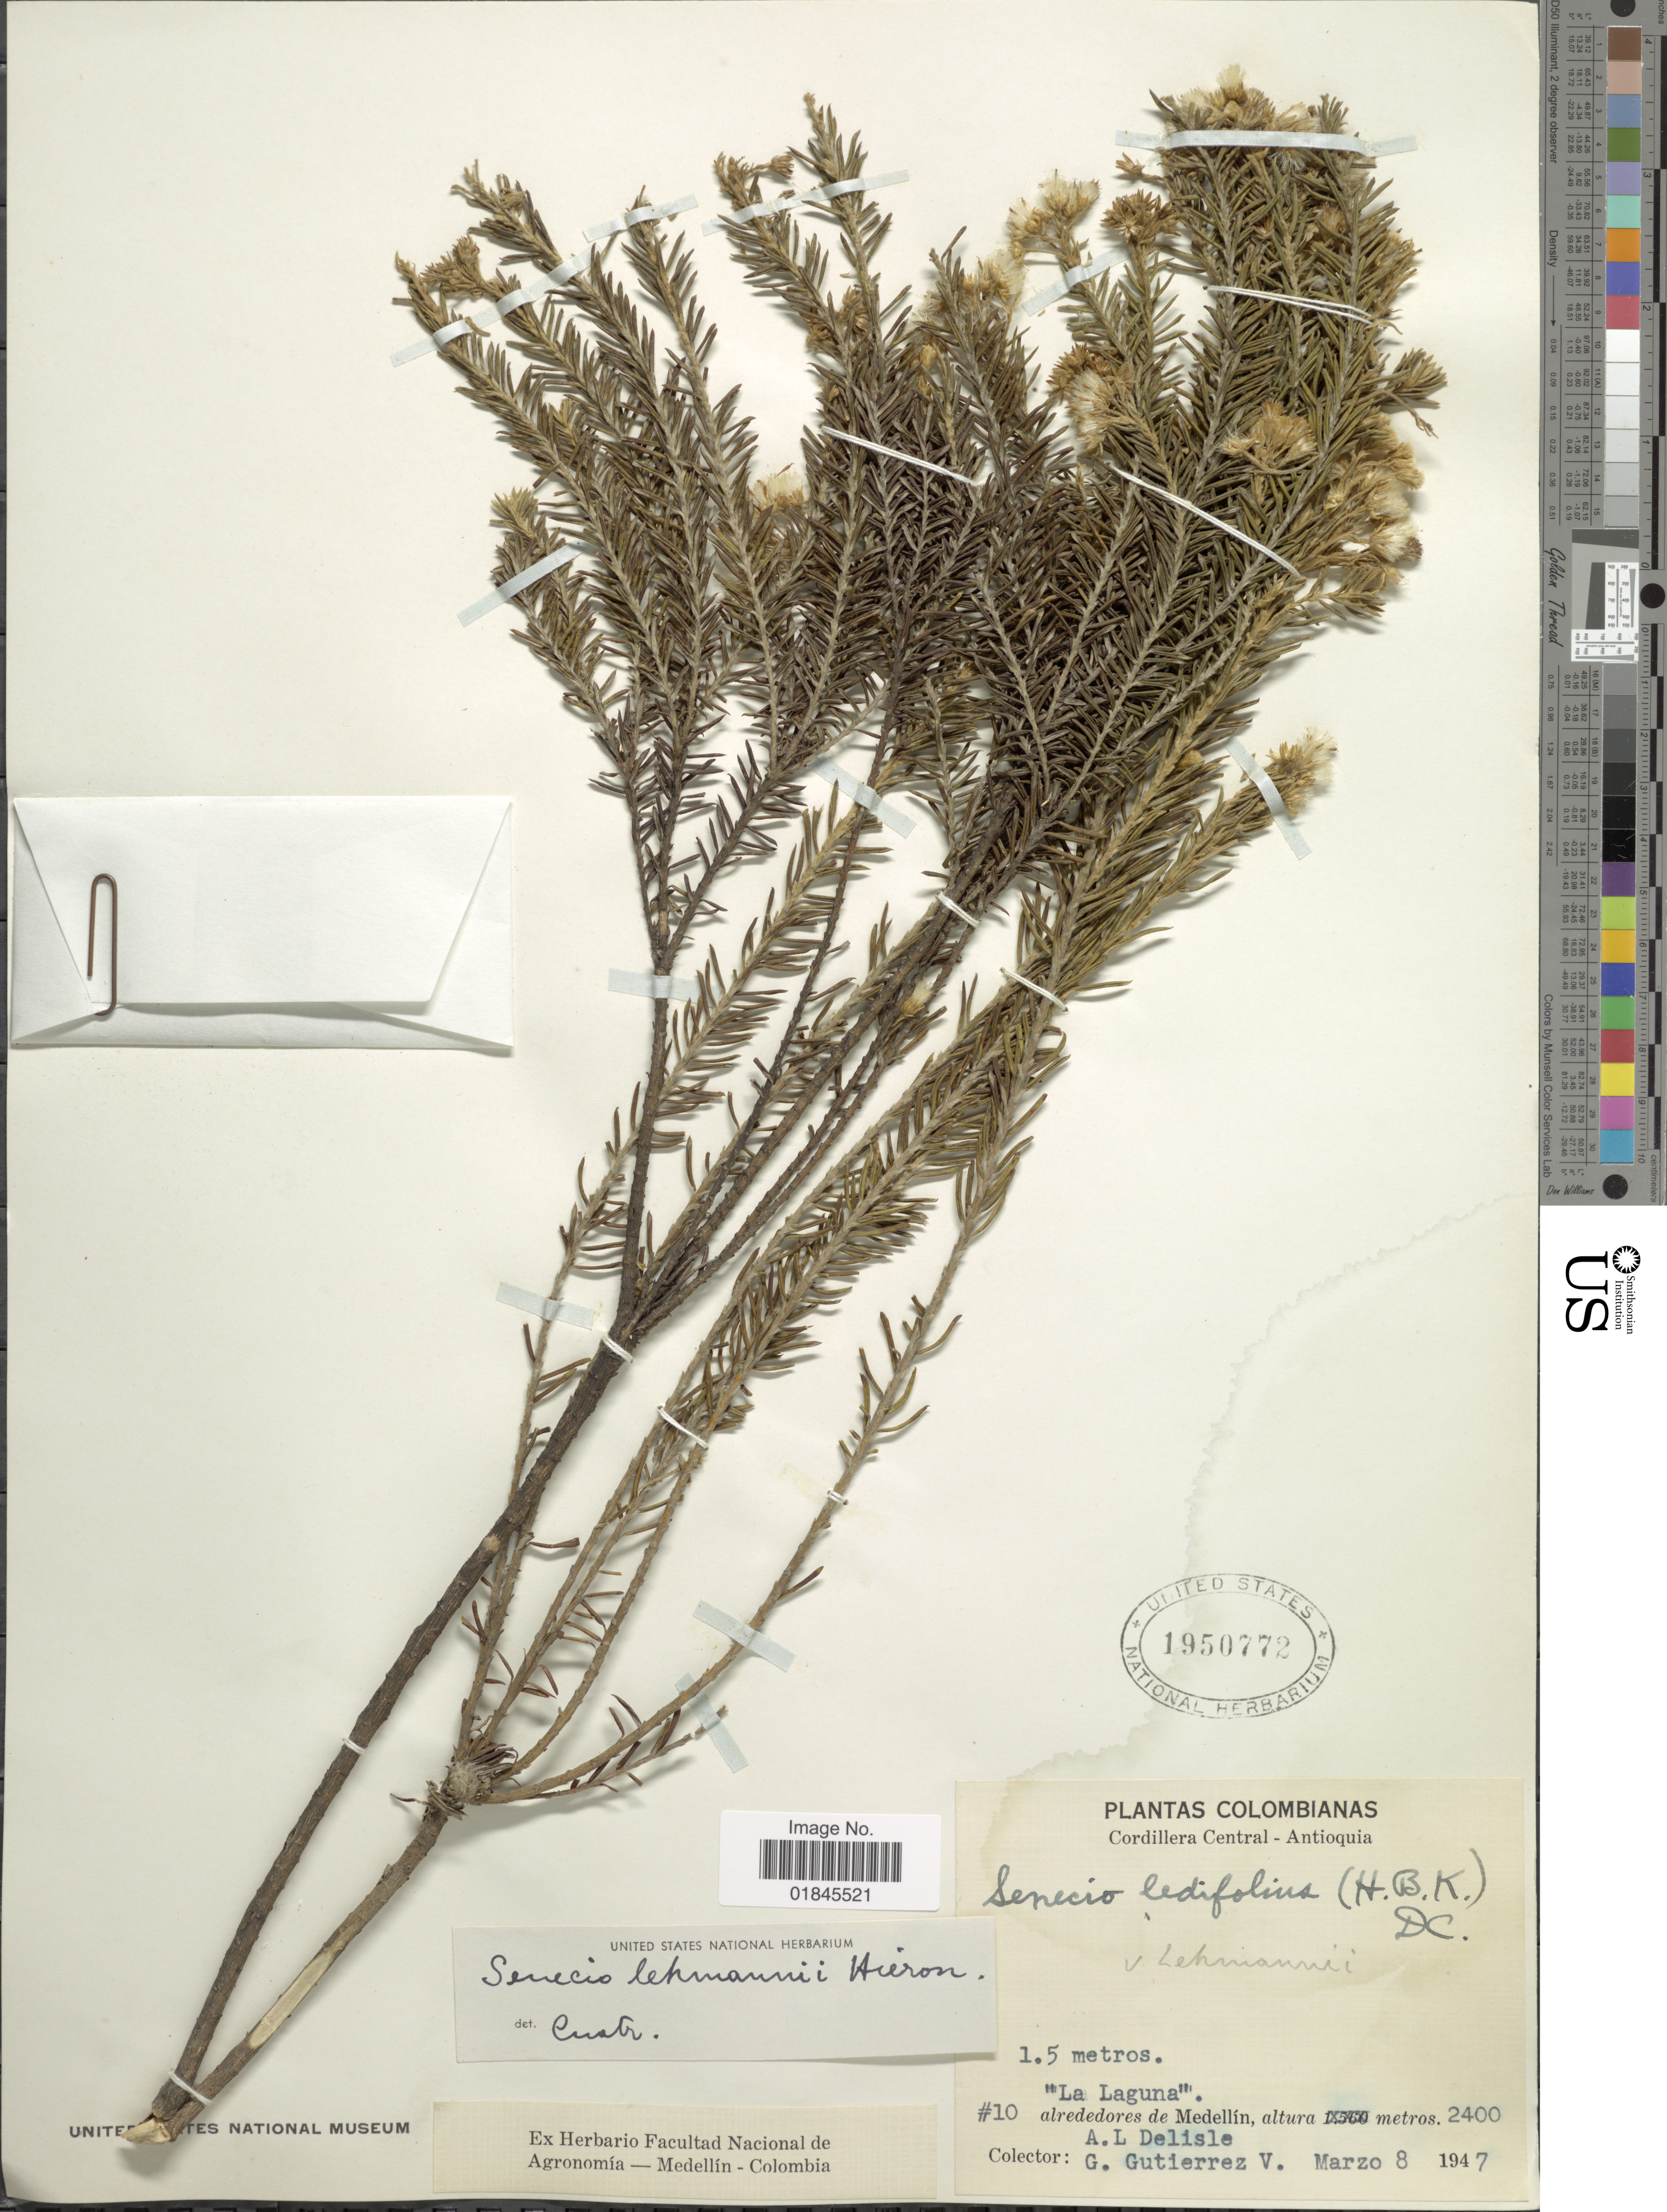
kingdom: Plantae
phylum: Tracheophyta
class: Magnoliopsida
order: Asterales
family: Asteraceae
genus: Pentacalia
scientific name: Pentacalia ledifolia subsp. lehmannii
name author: (Hieron.) Cuatrec.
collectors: A. Delisle & G. Gutiérrez V.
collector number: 10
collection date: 1947-03-08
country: Colombia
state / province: Antioquia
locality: Cordillera Central - Antioquia. "La Laguna", alrededores de Medellín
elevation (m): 2400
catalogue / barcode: US 1950772